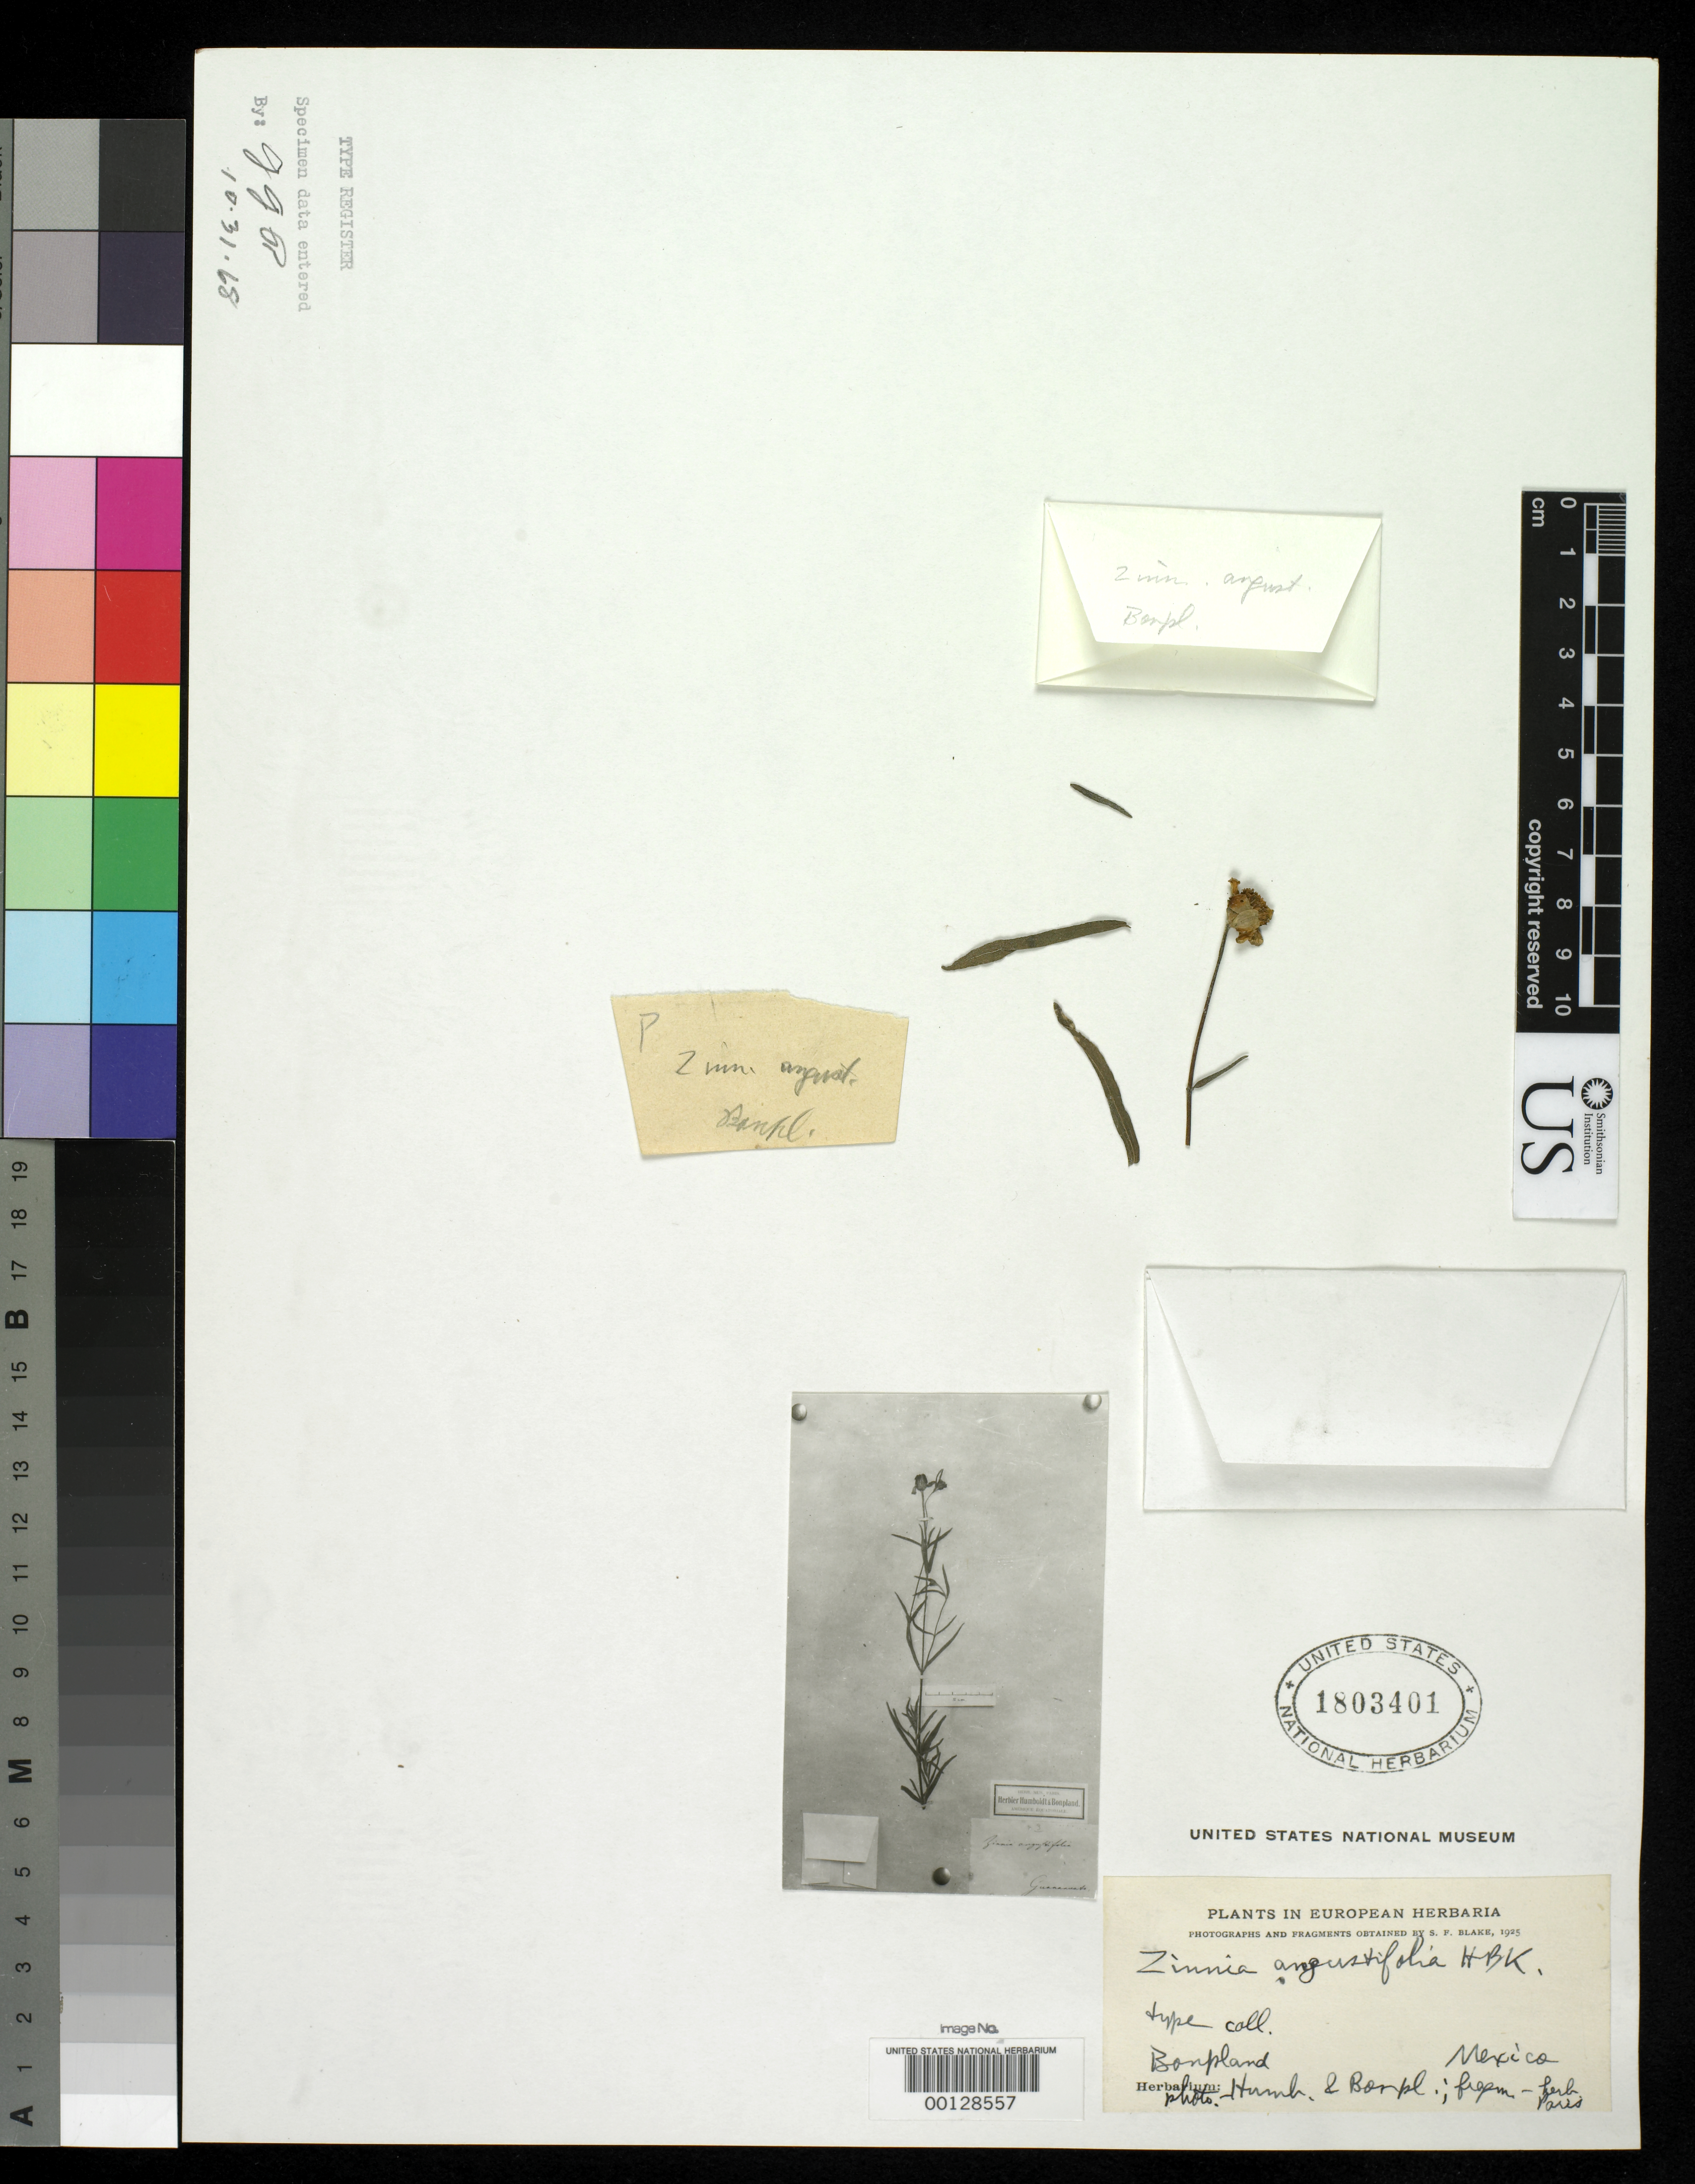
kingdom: Plantae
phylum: Tracheophyta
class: Magnoliopsida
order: Asterales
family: Asteraceae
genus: Zinnia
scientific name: Zinnia angustifolia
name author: Kunth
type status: Type Fragment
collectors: F. W. Humboldt & A. J. A. Bonpland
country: Mexico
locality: Guananuato.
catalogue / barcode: US 1803401